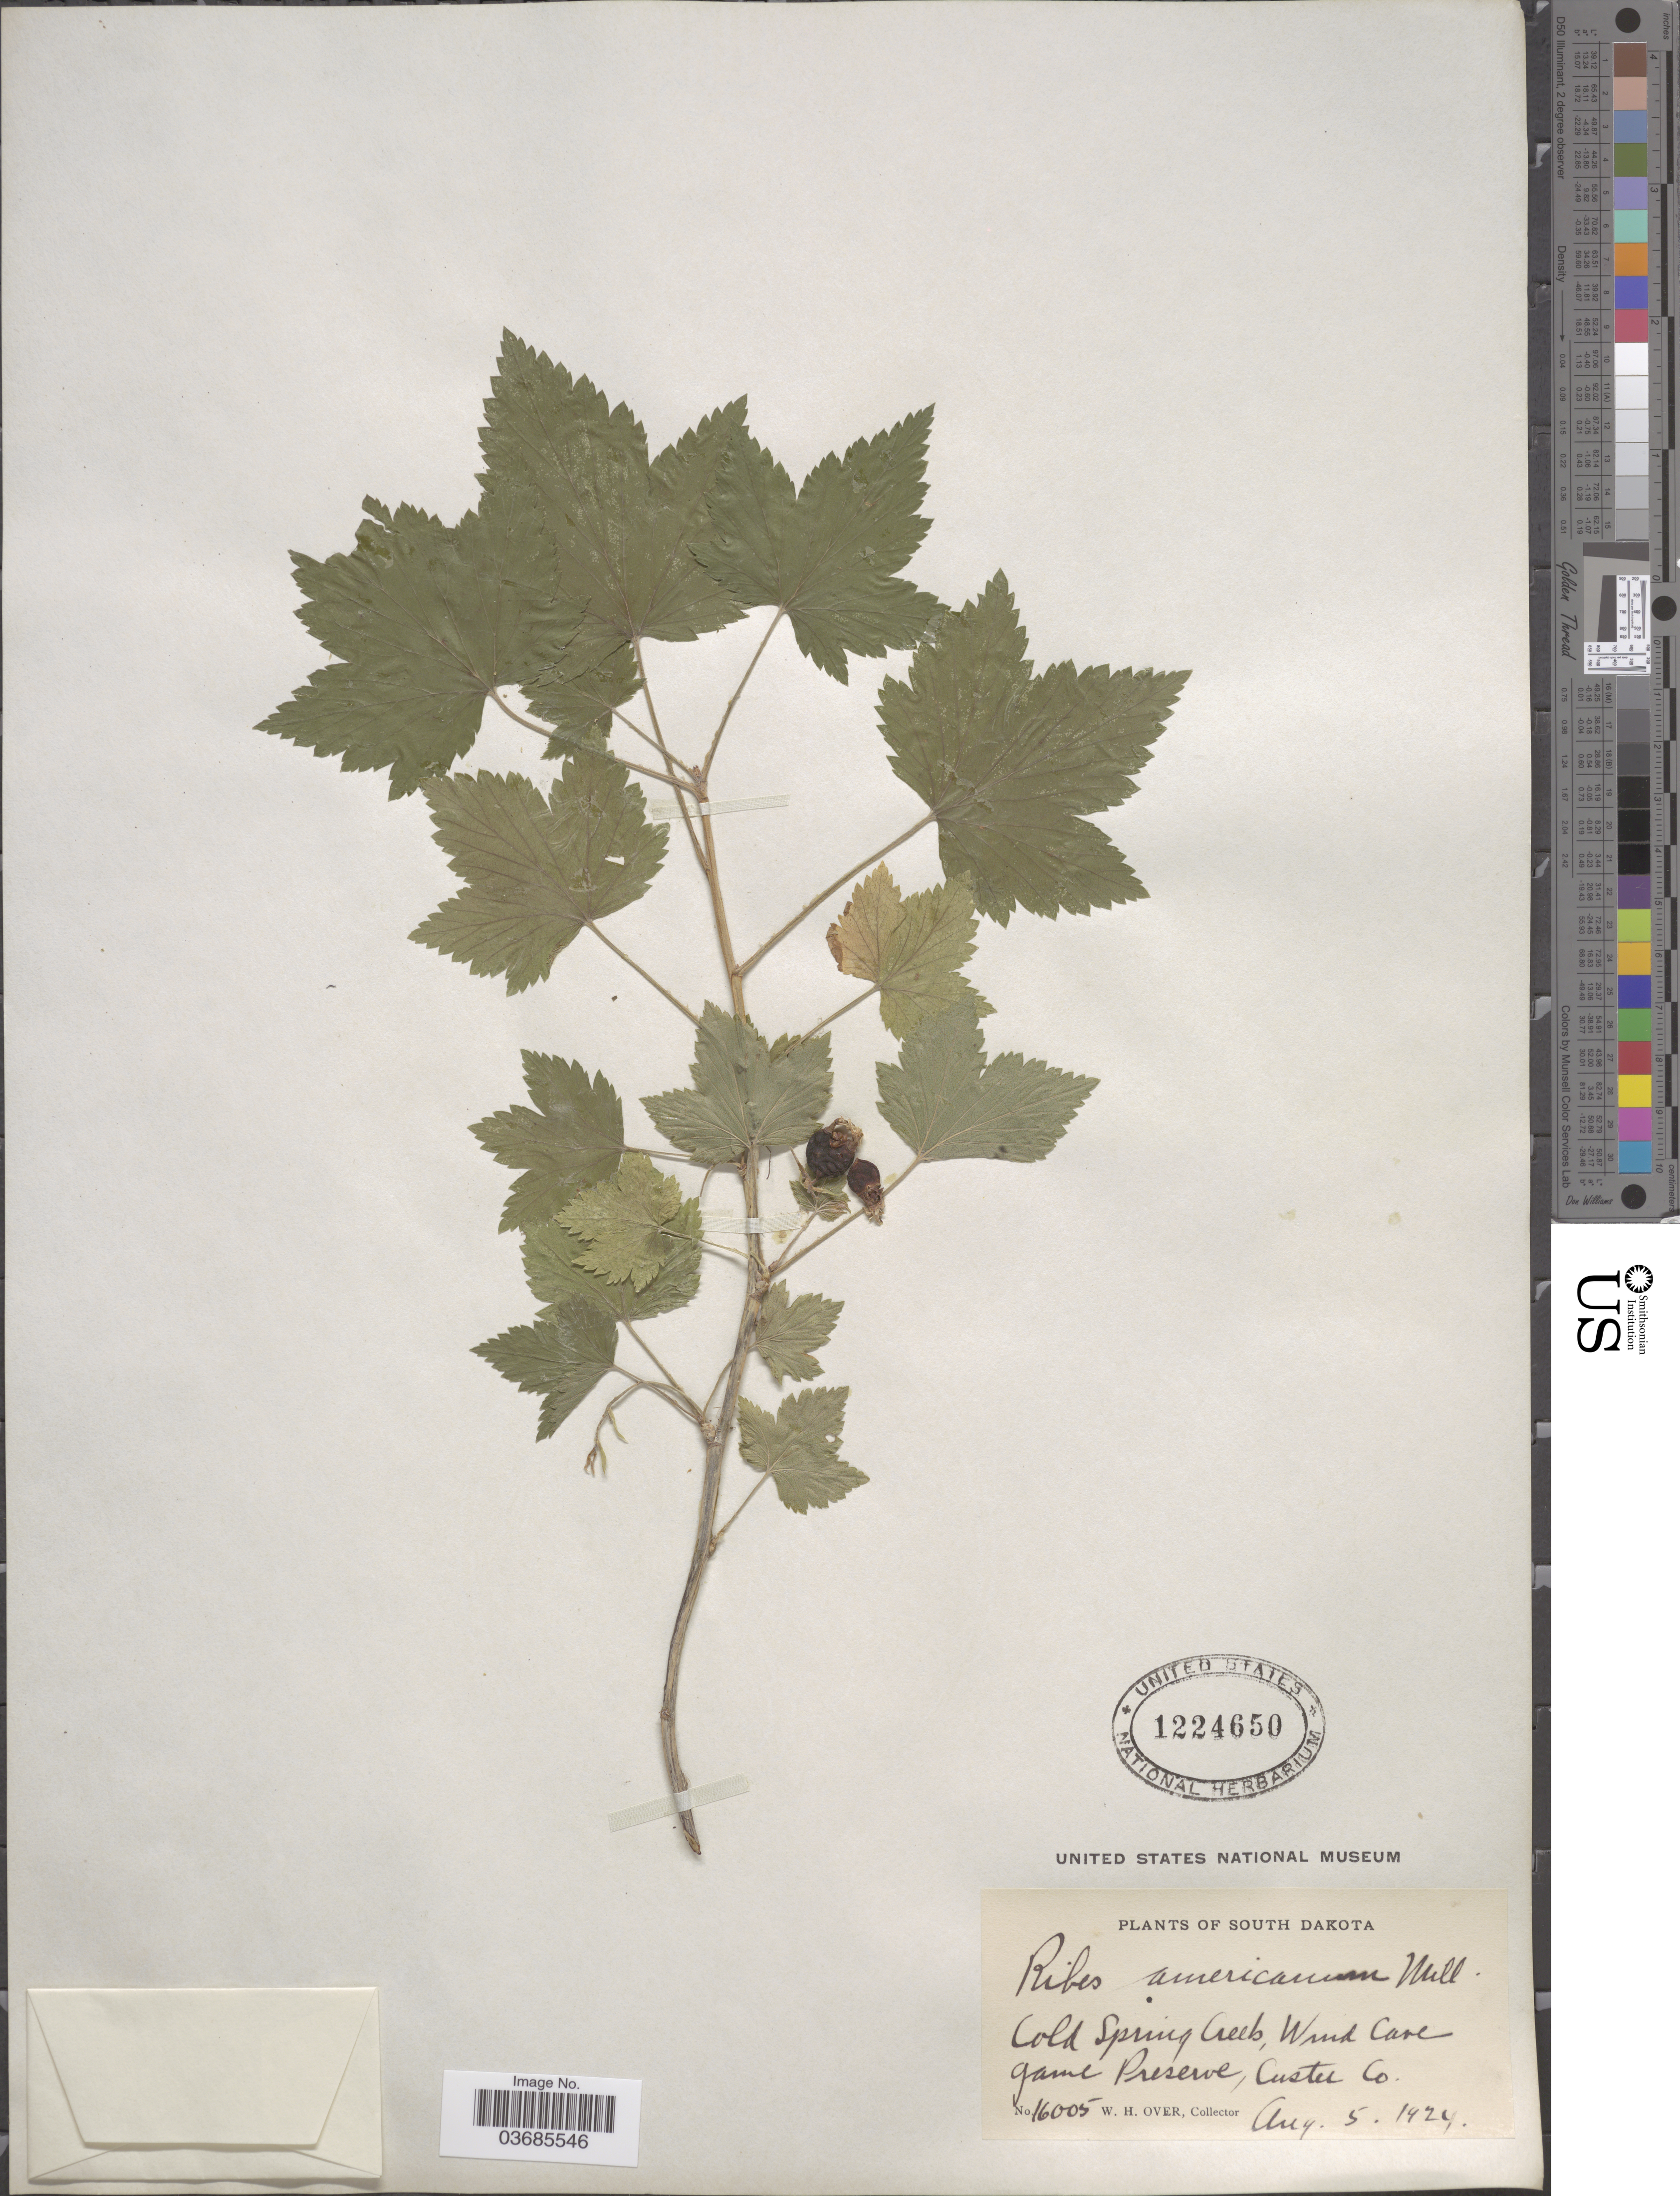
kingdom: Plantae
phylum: Tracheophyta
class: Magnoliopsida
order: Saxifragales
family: Grossulariaceae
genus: Ribes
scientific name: Ribes americanum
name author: Mill.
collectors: W. Over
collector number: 16005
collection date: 1924-08-05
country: United States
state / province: South Dakota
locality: Cold Spring Creek, Wind Cave game Preserve, Custer Co.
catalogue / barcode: US 1224650